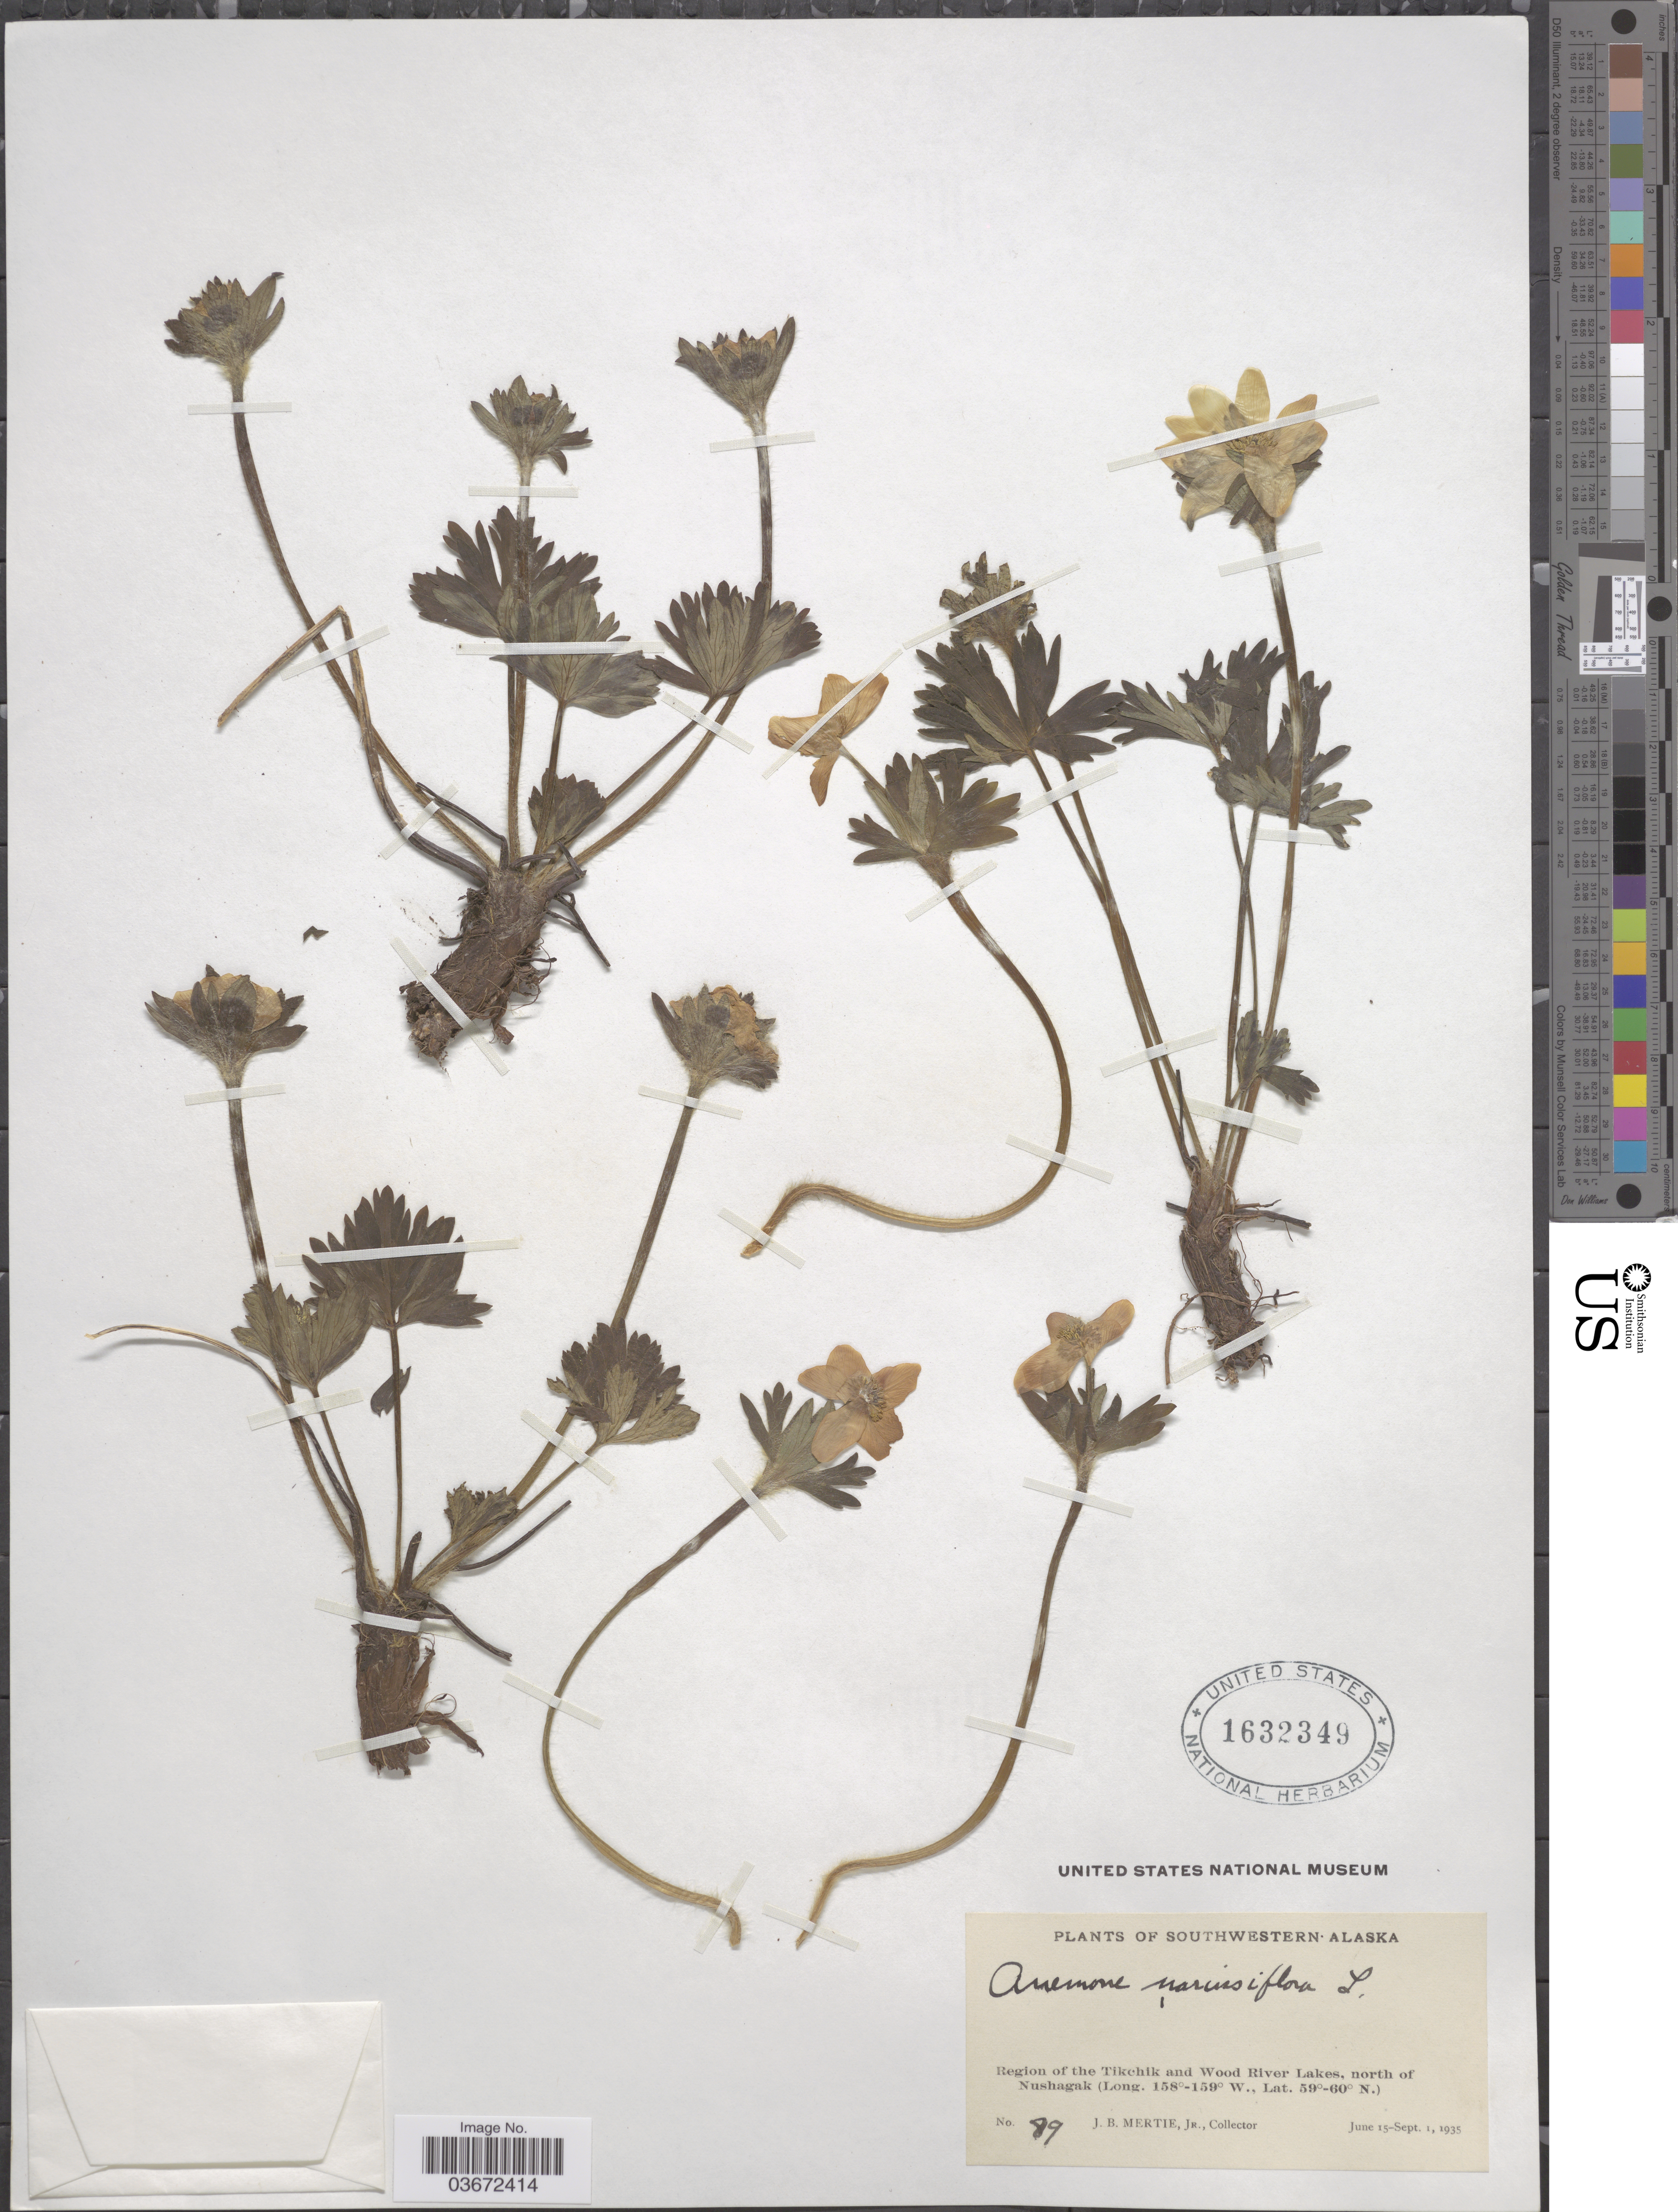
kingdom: Plantae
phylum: Tracheophyta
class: Magnoliopsida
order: Ranunculales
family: Ranunculaceae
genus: Anemone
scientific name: Anemone narcissiflora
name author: L.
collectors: J. Mertie Jr.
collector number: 89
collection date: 1935-06-15/1935-09-01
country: United States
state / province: Alaska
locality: Southwestern Alaska. Region of the Tikchik and Wood River Lakes, north of Nushagik.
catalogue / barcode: US 1632349